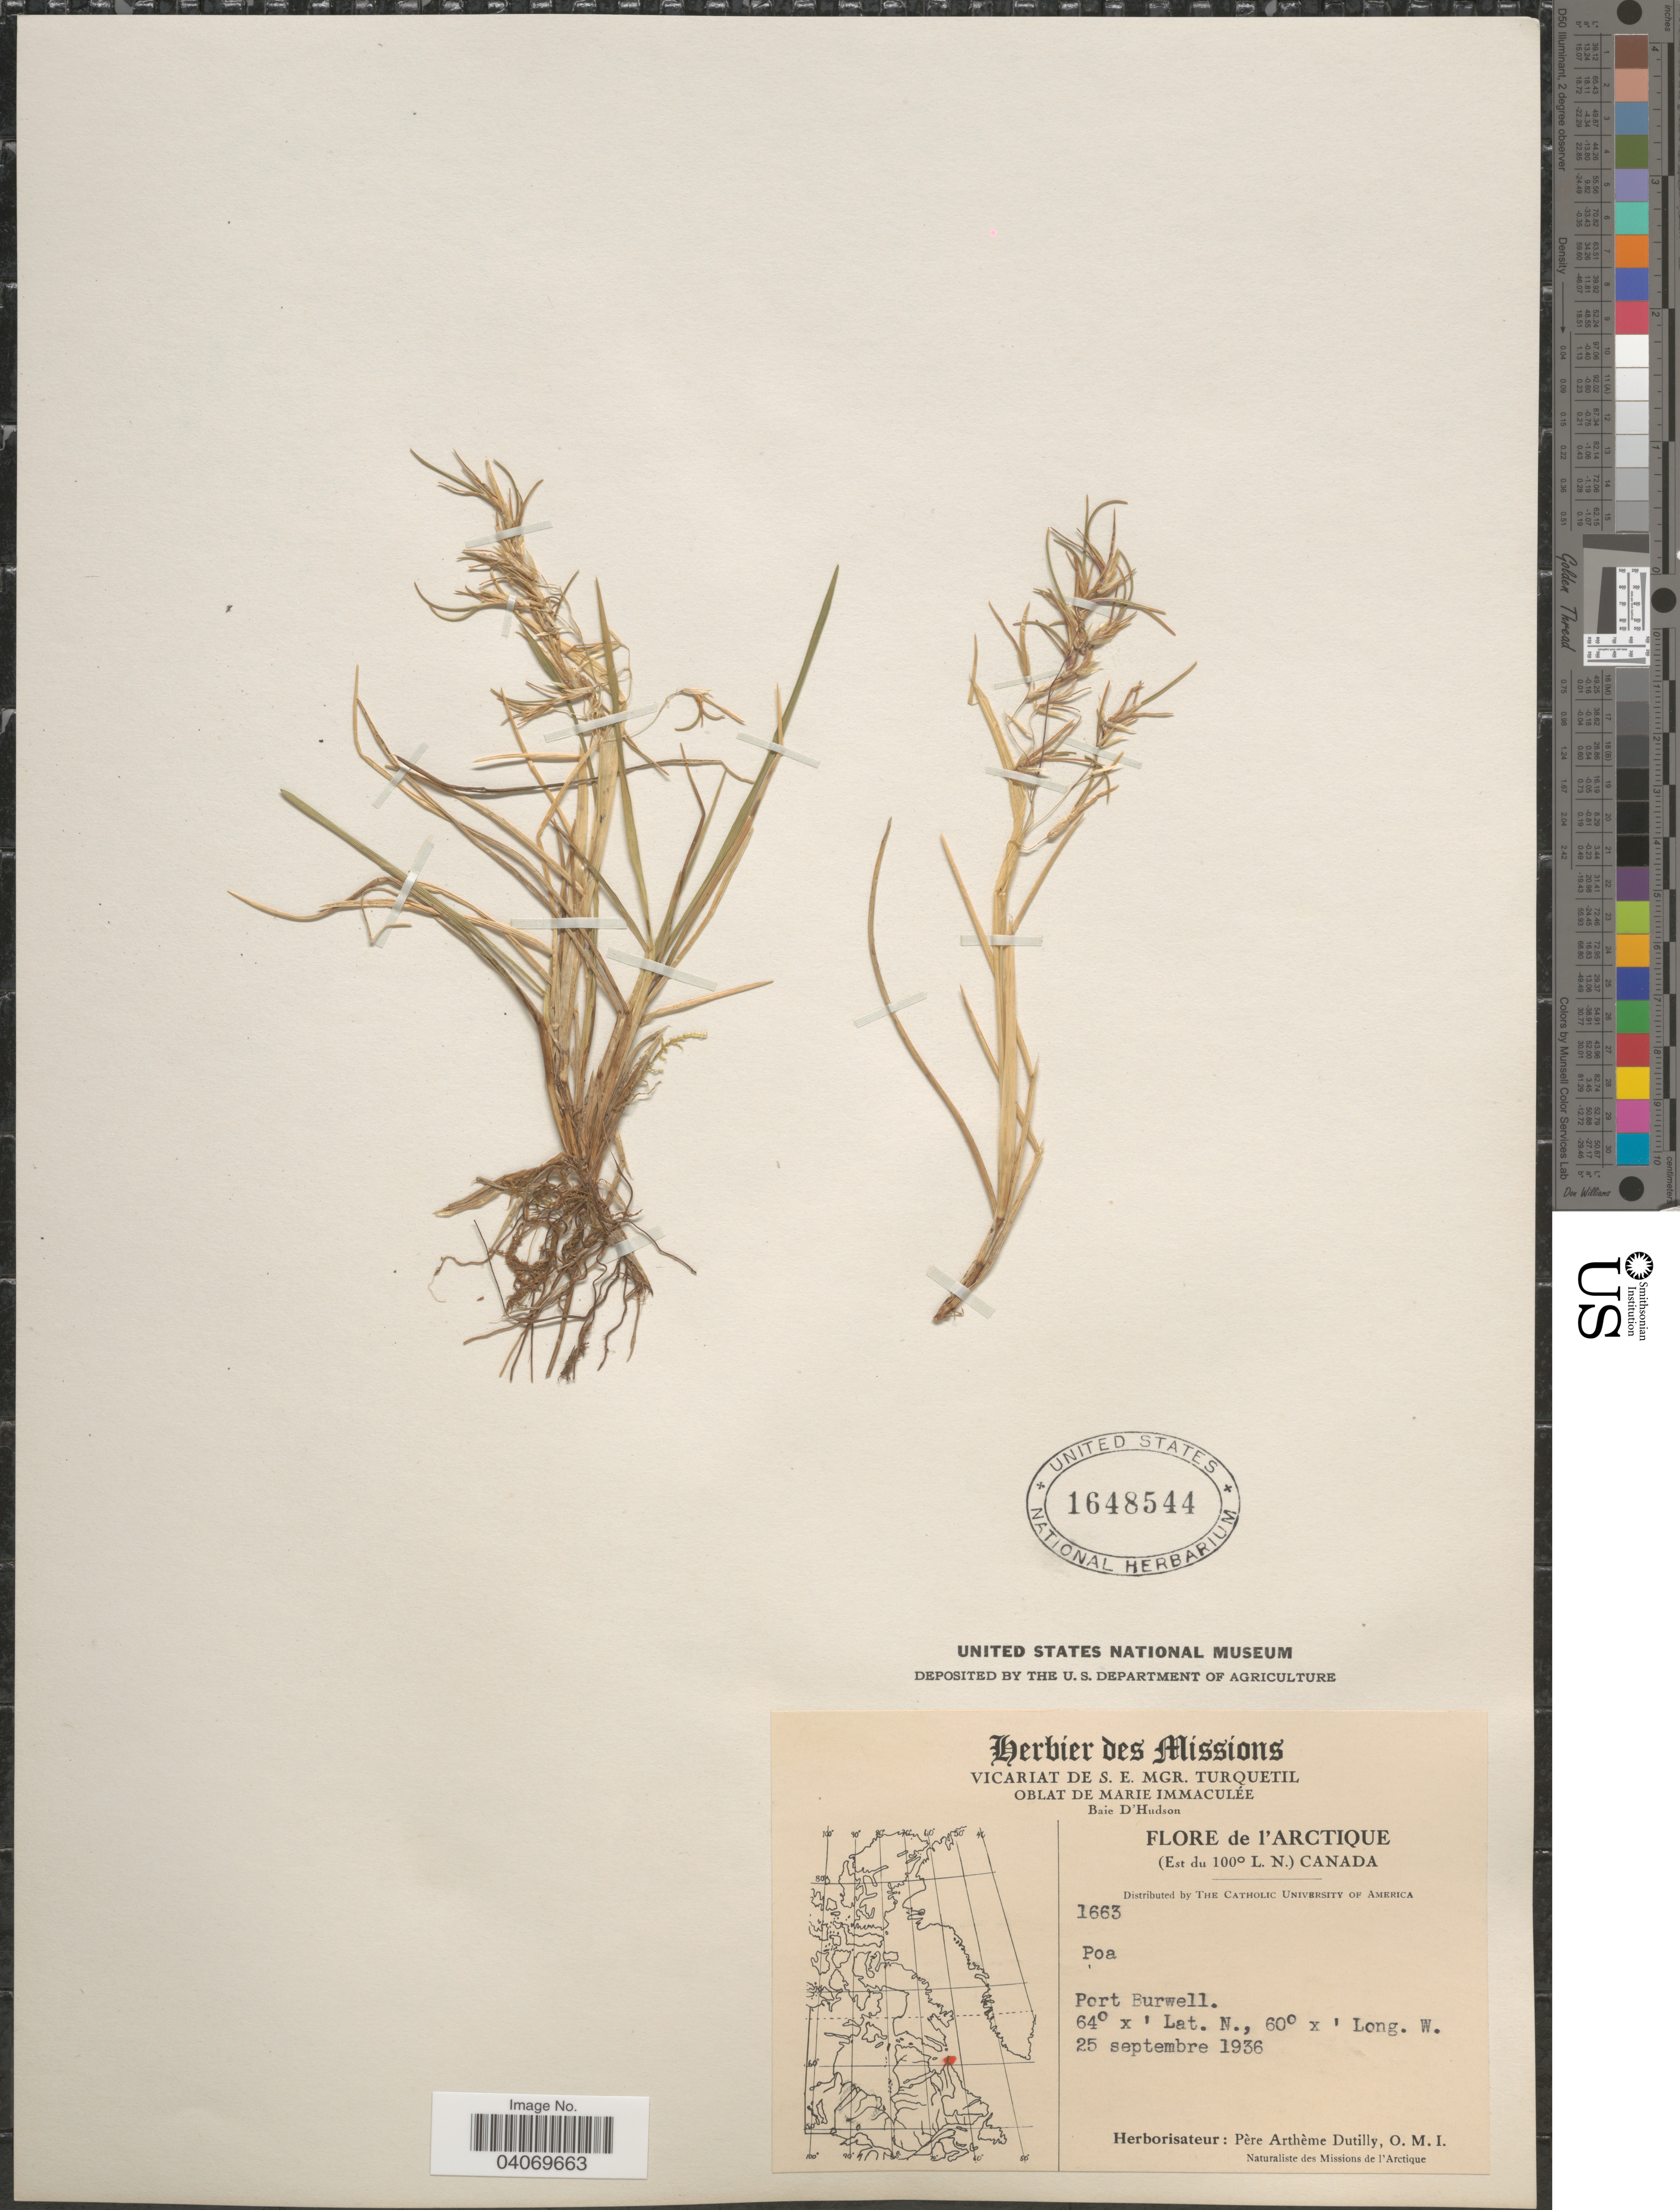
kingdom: Plantae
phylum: Tracheophyta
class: Liliopsida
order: Poales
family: Poaceae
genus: Poa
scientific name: Poa sp.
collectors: P. Dutilly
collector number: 1663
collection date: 1936-09-25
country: Canada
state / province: Ontario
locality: Herbier des Missions. Baie D'Hudson [unsure placement]. L'Arctique (Est du 100º L. N.). Port Burwell. Naturaliste des Missions de l'Arctique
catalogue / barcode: US 1648544